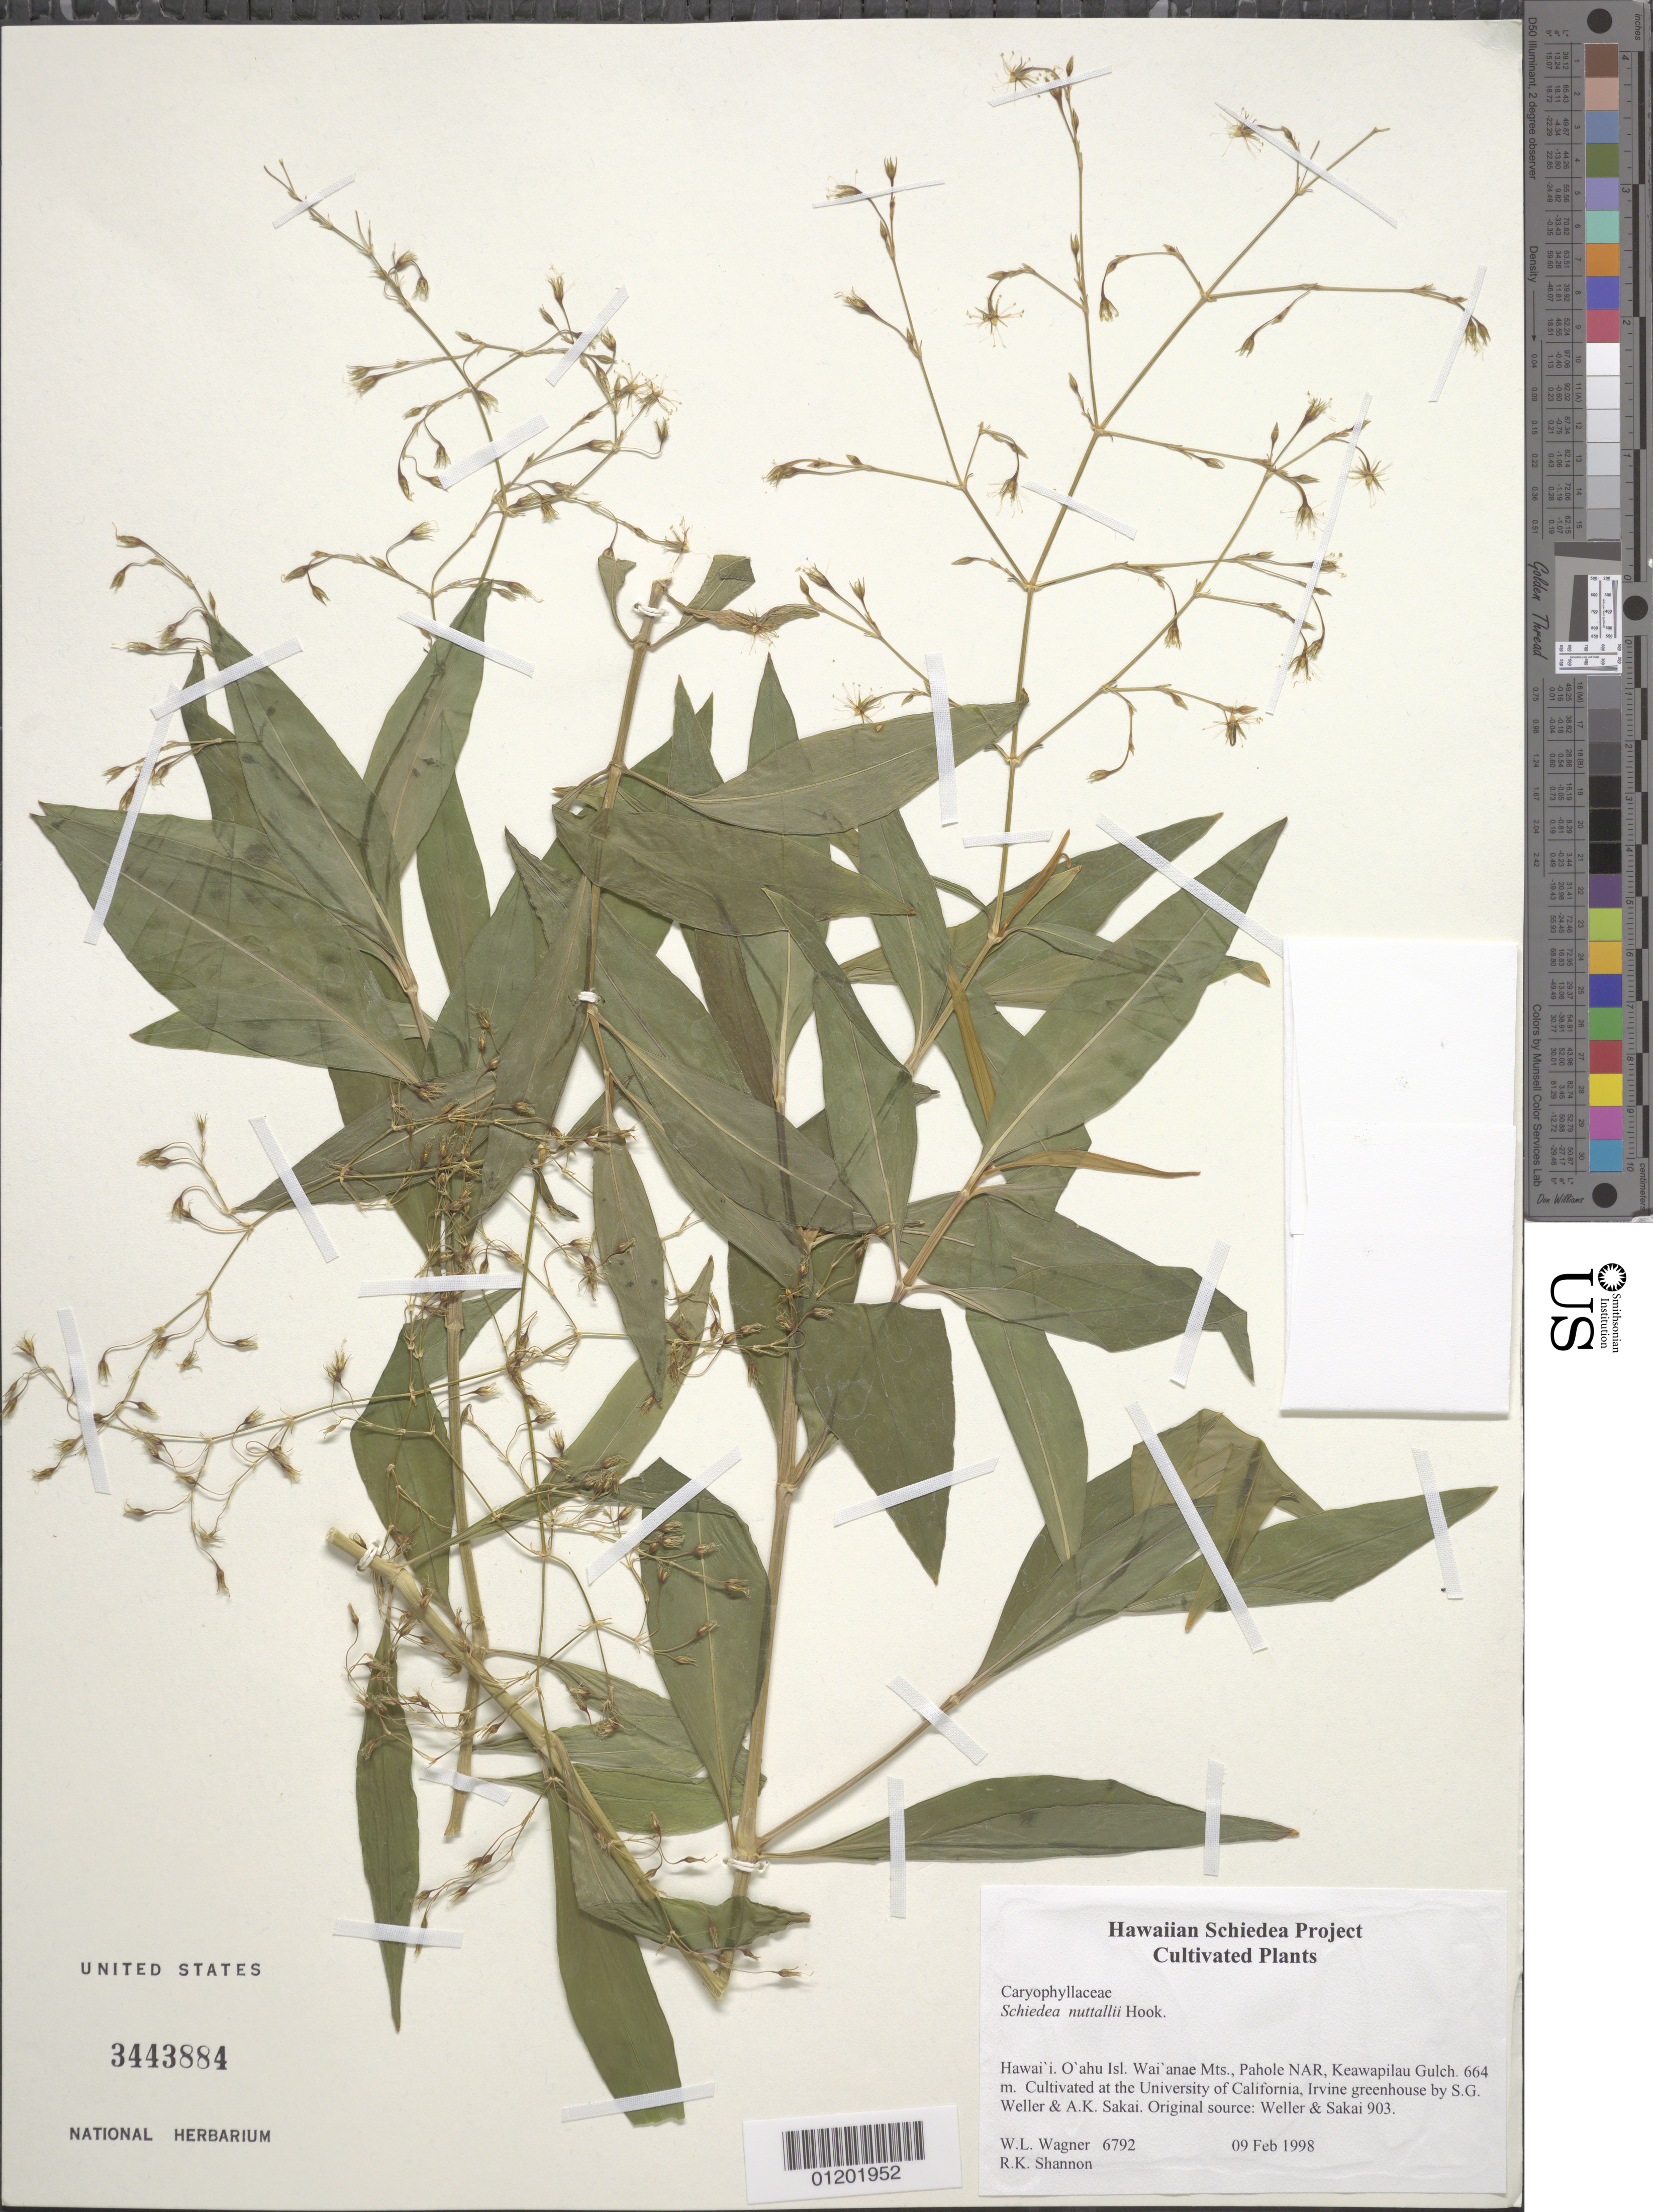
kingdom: Plantae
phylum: Tracheophyta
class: Magnoliopsida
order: Caryophyllales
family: Caryophyllaceae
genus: Schiedea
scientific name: Schiedea nuttallii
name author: Hook.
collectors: W. L. Wagner & R. Shannon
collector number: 6792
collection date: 1998-02-09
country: United States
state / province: California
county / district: Orange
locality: University of California, Irvine greenhouse.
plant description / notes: Cultivated at the University of California, Irvine greenhouse by S.G. Weller & A.K. Sakai. Original source: Weller & Sakai 903, O'ahu, Wai'anae Mts., Pahole NAR, Keawapilau Gulch, 664 m.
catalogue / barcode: US 3443884